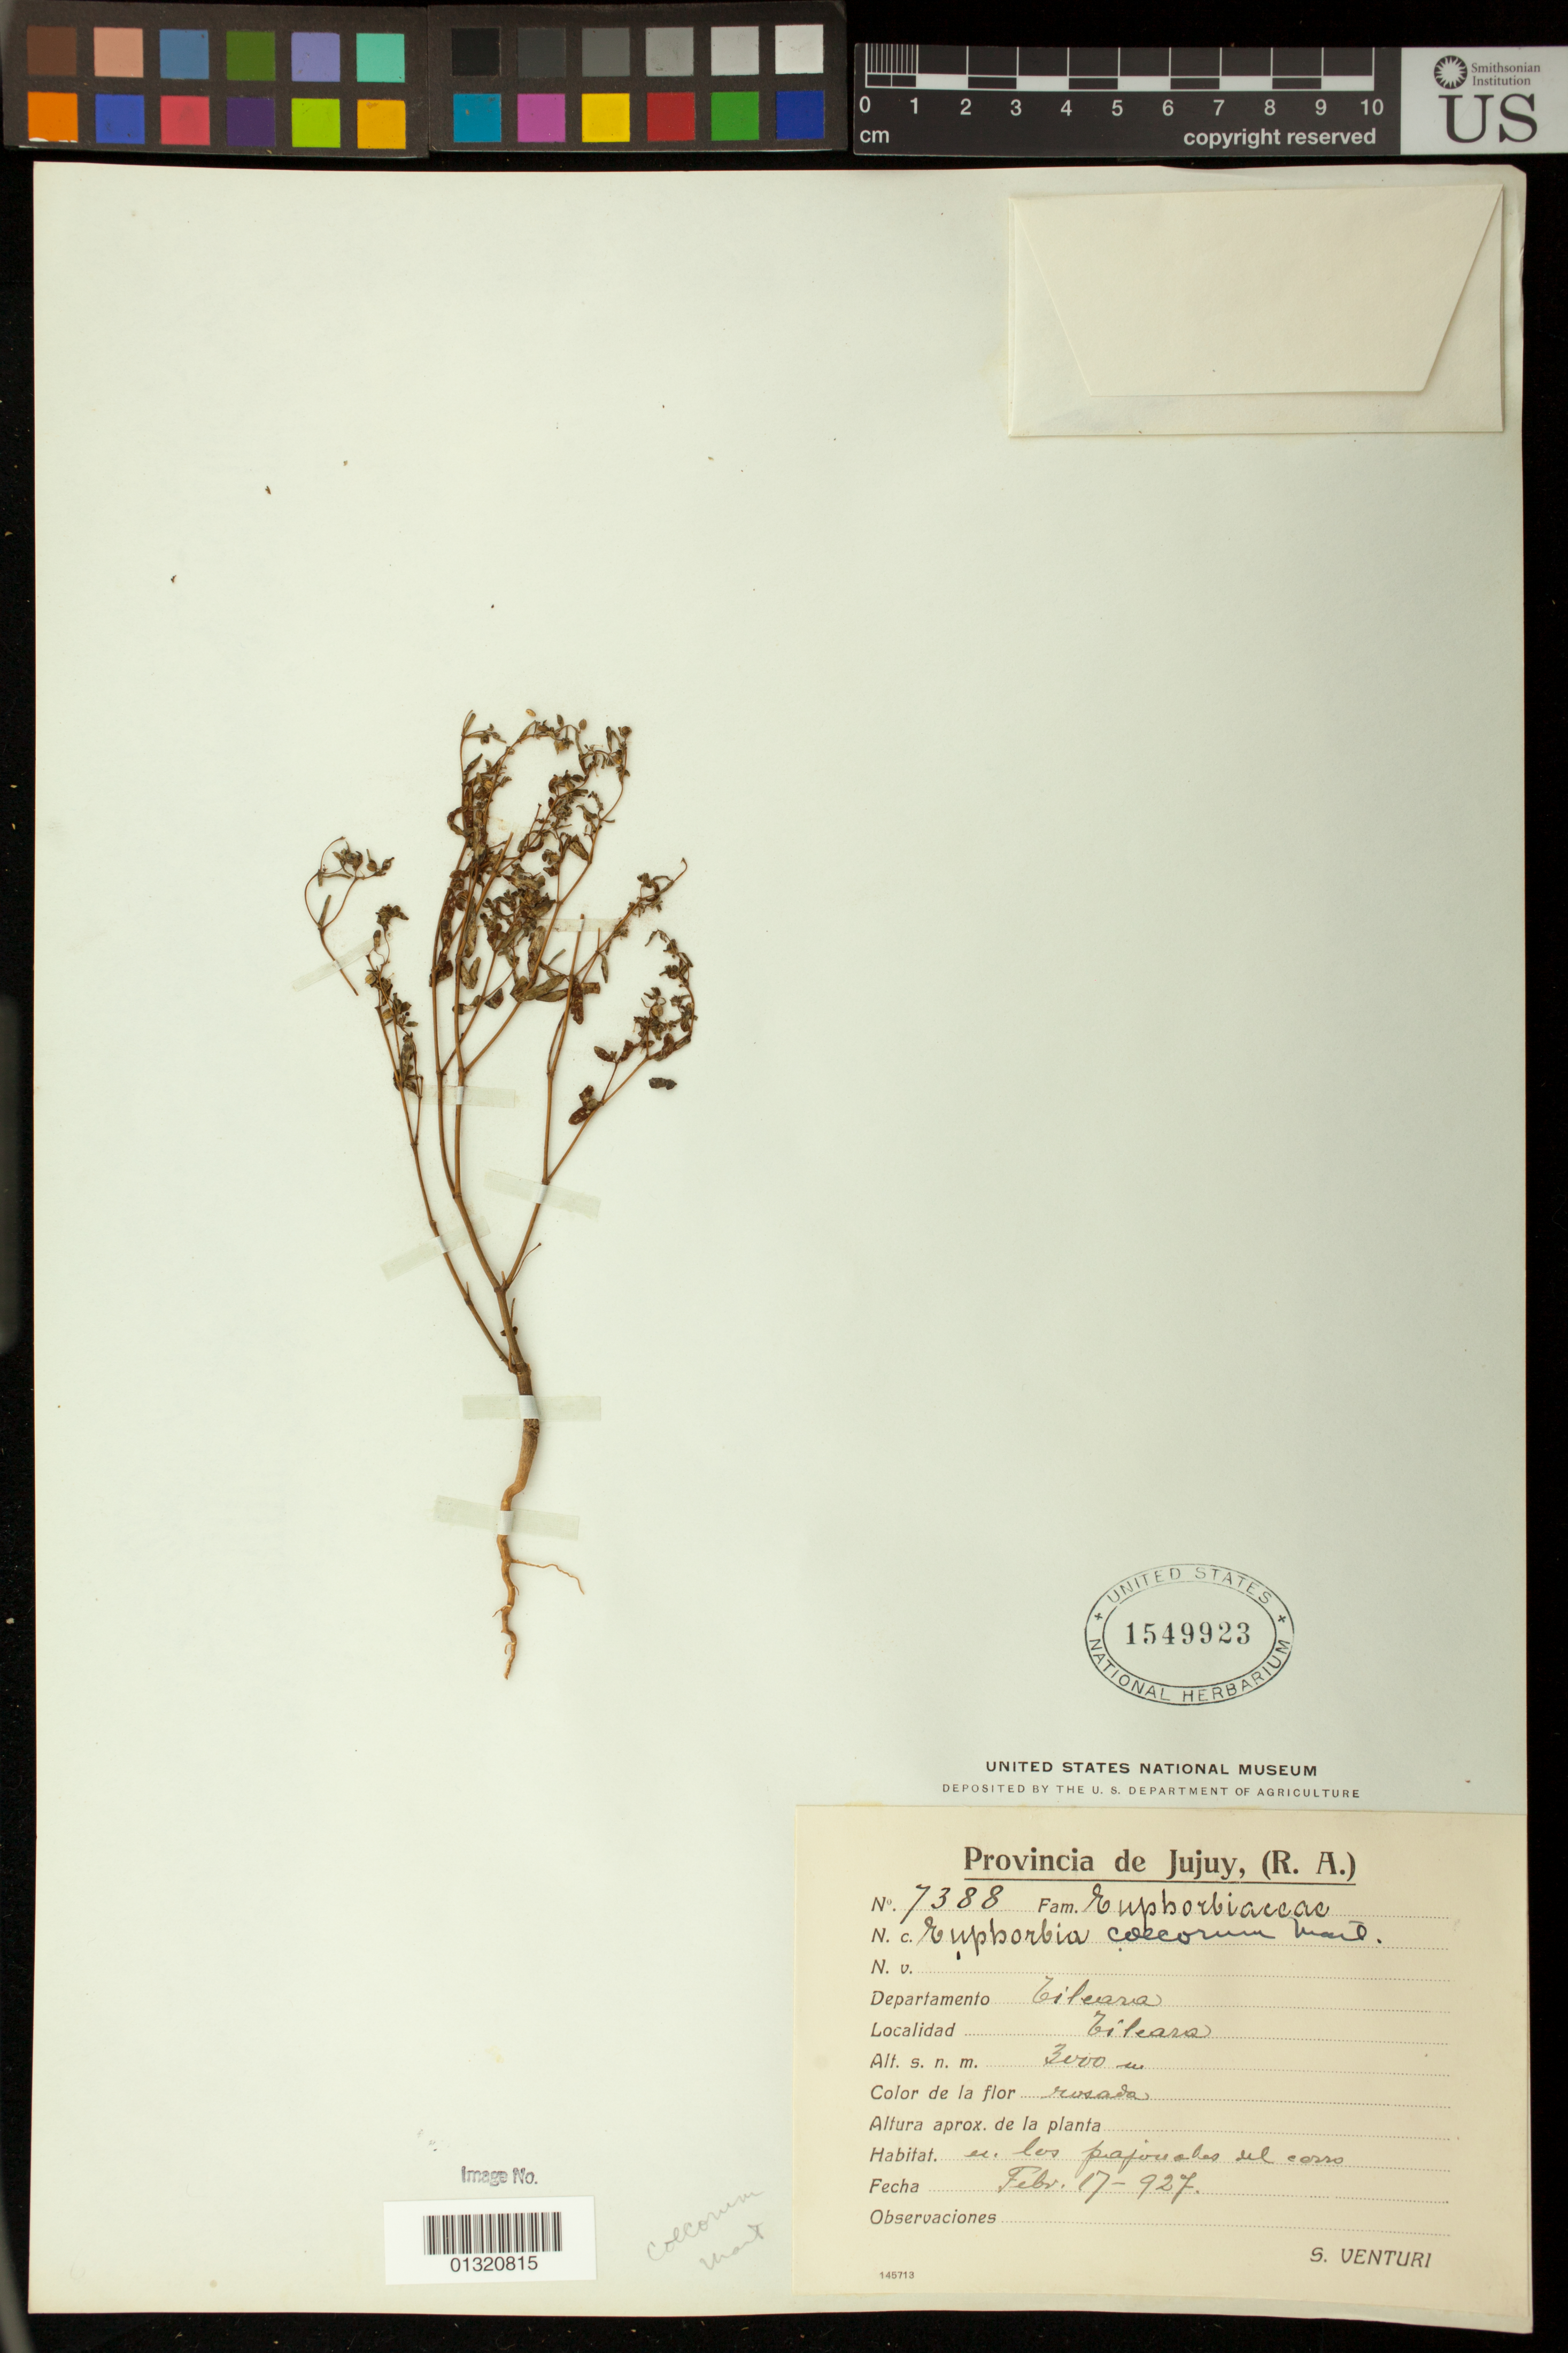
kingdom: Plantae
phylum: Tracheophyta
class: Magnoliopsida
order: Malpighiales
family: Euphorbiaceae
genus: Euphorbia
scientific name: Euphorbia sp.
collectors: S. Venturi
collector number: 7388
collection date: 1927-02-17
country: Argentina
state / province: Jujuy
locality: Departamento Tilcara; Tilcara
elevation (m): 3000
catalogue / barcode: US 1549923